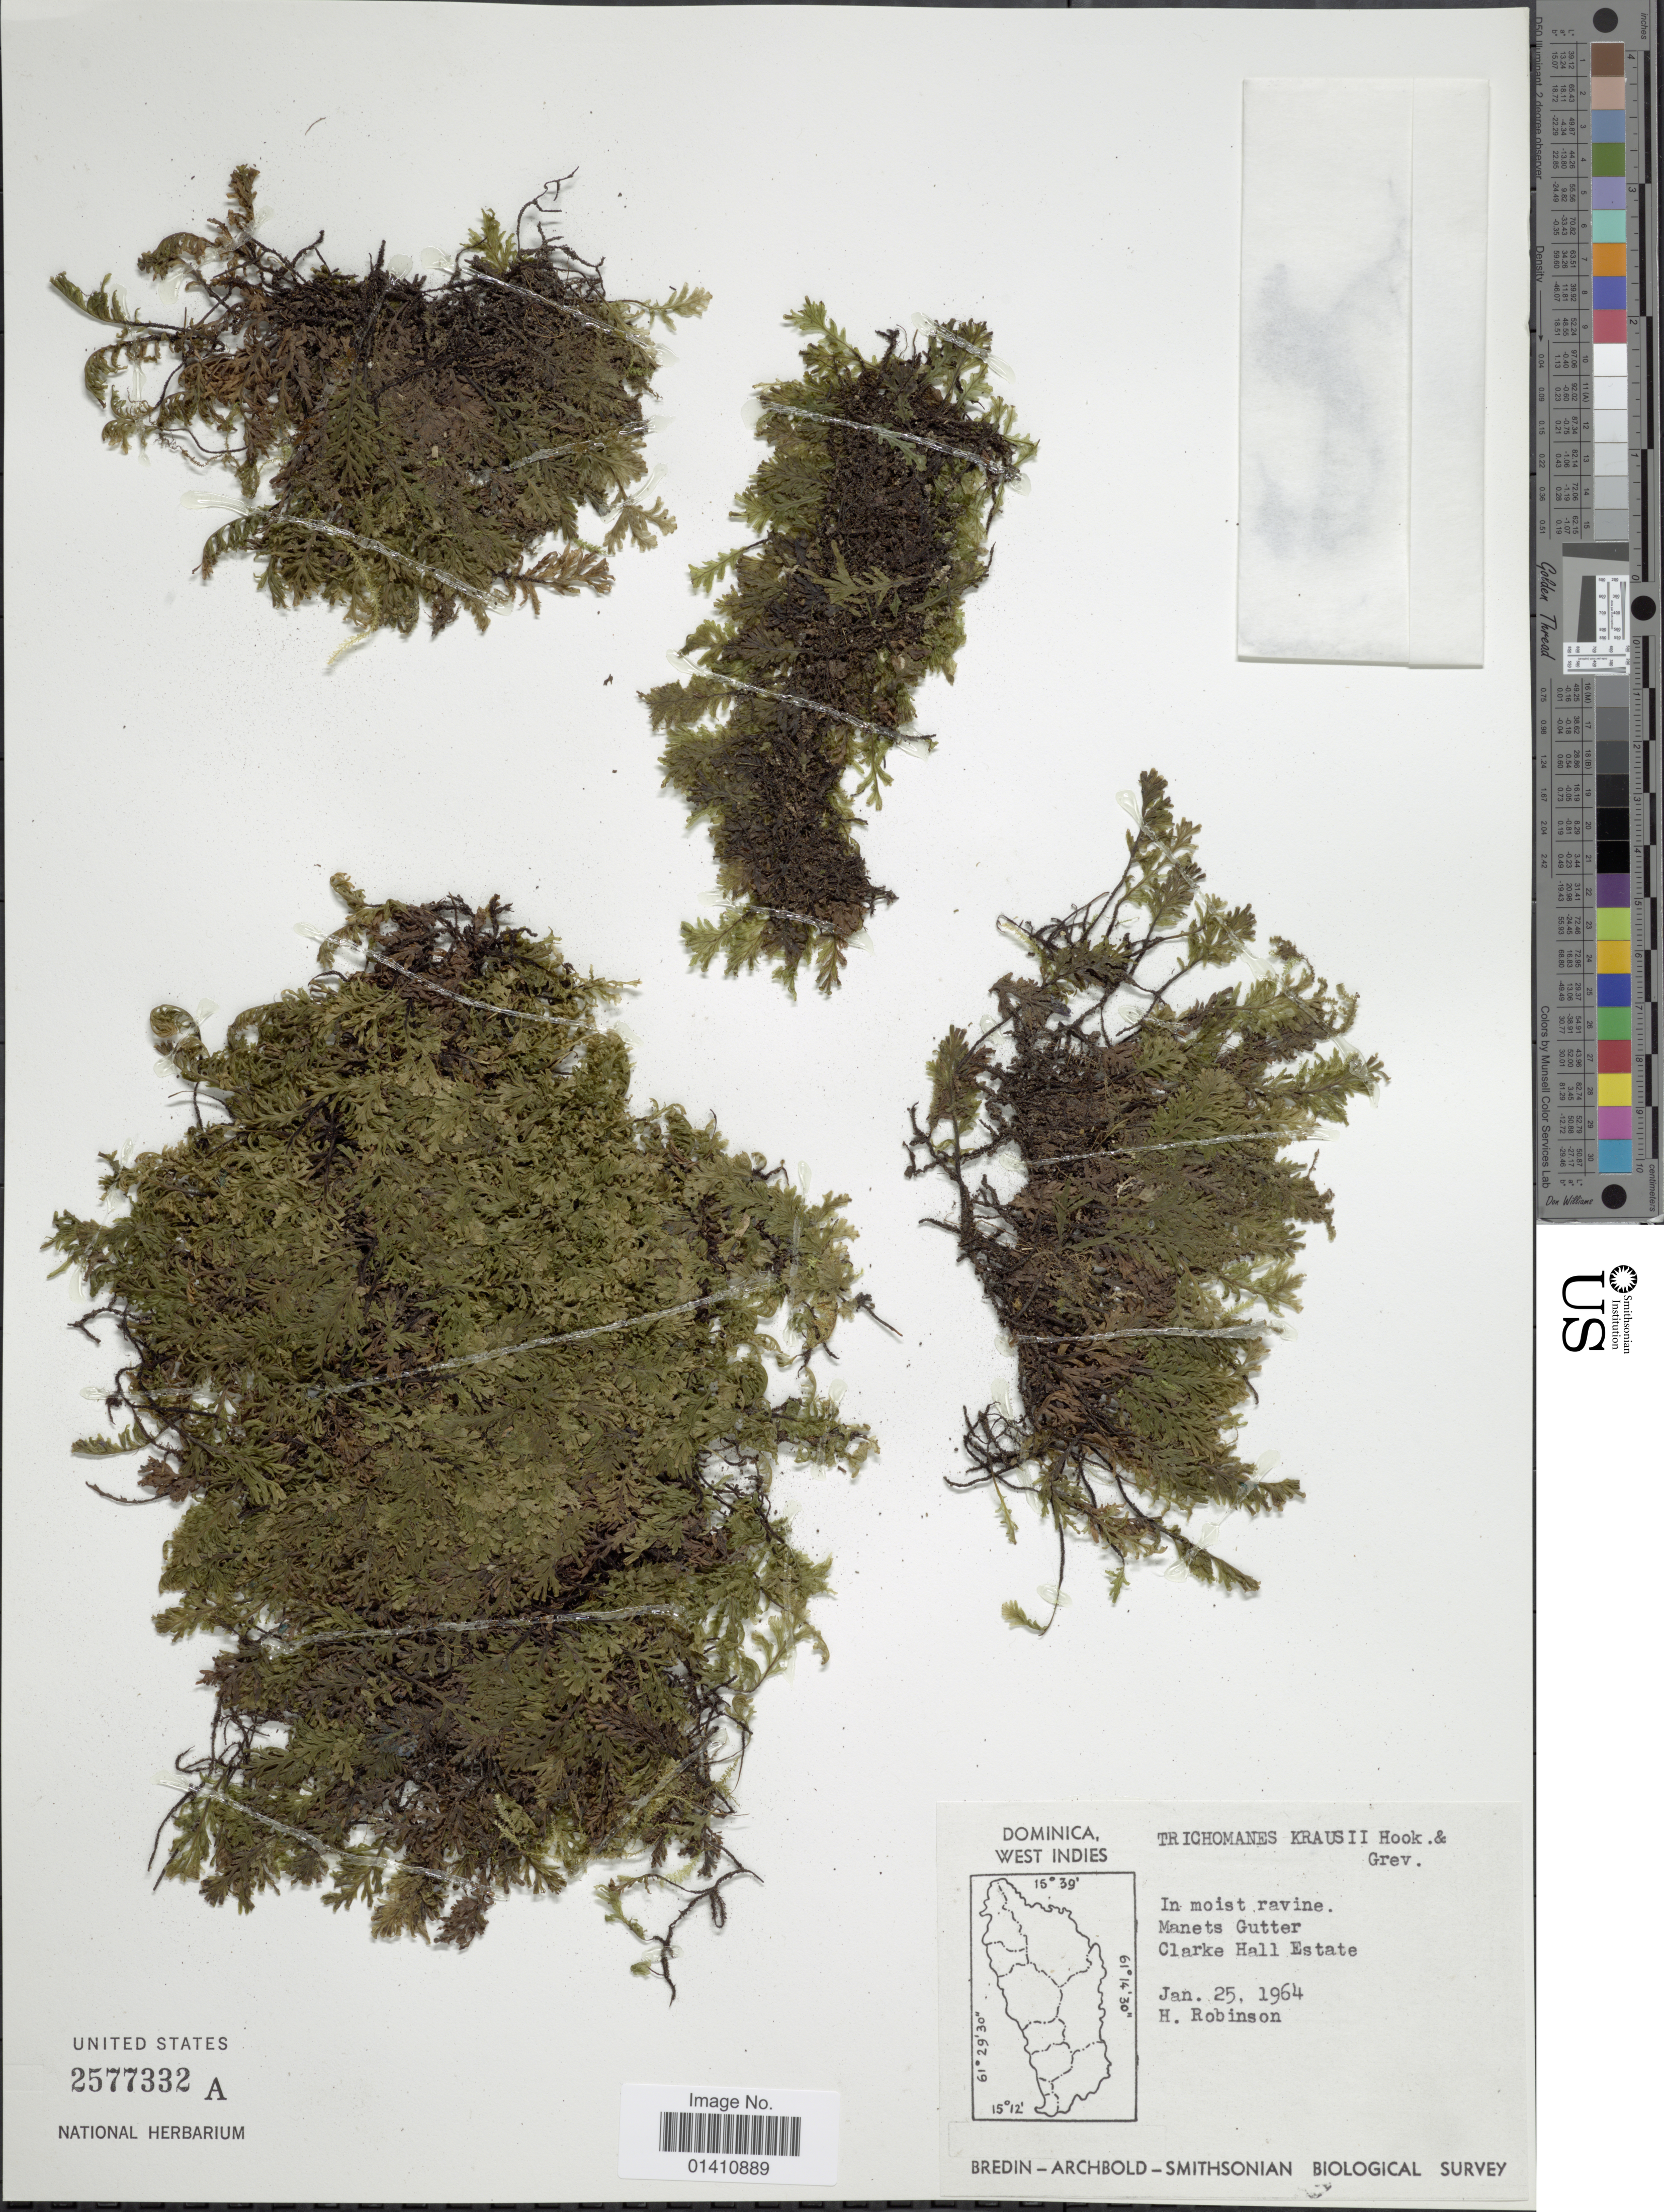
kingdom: Plantae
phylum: Tracheophyta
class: Polypodiopsida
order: Hymenophyllales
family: Hymenophyllaceae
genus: Didymoglossum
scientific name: Didymoglossum kraussii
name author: (Hook. & Grev.) C. Presl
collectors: H. Robinson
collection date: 1964-01-25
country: Dominica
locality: Manets Gutter, Clarke estate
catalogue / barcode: US 2577332A